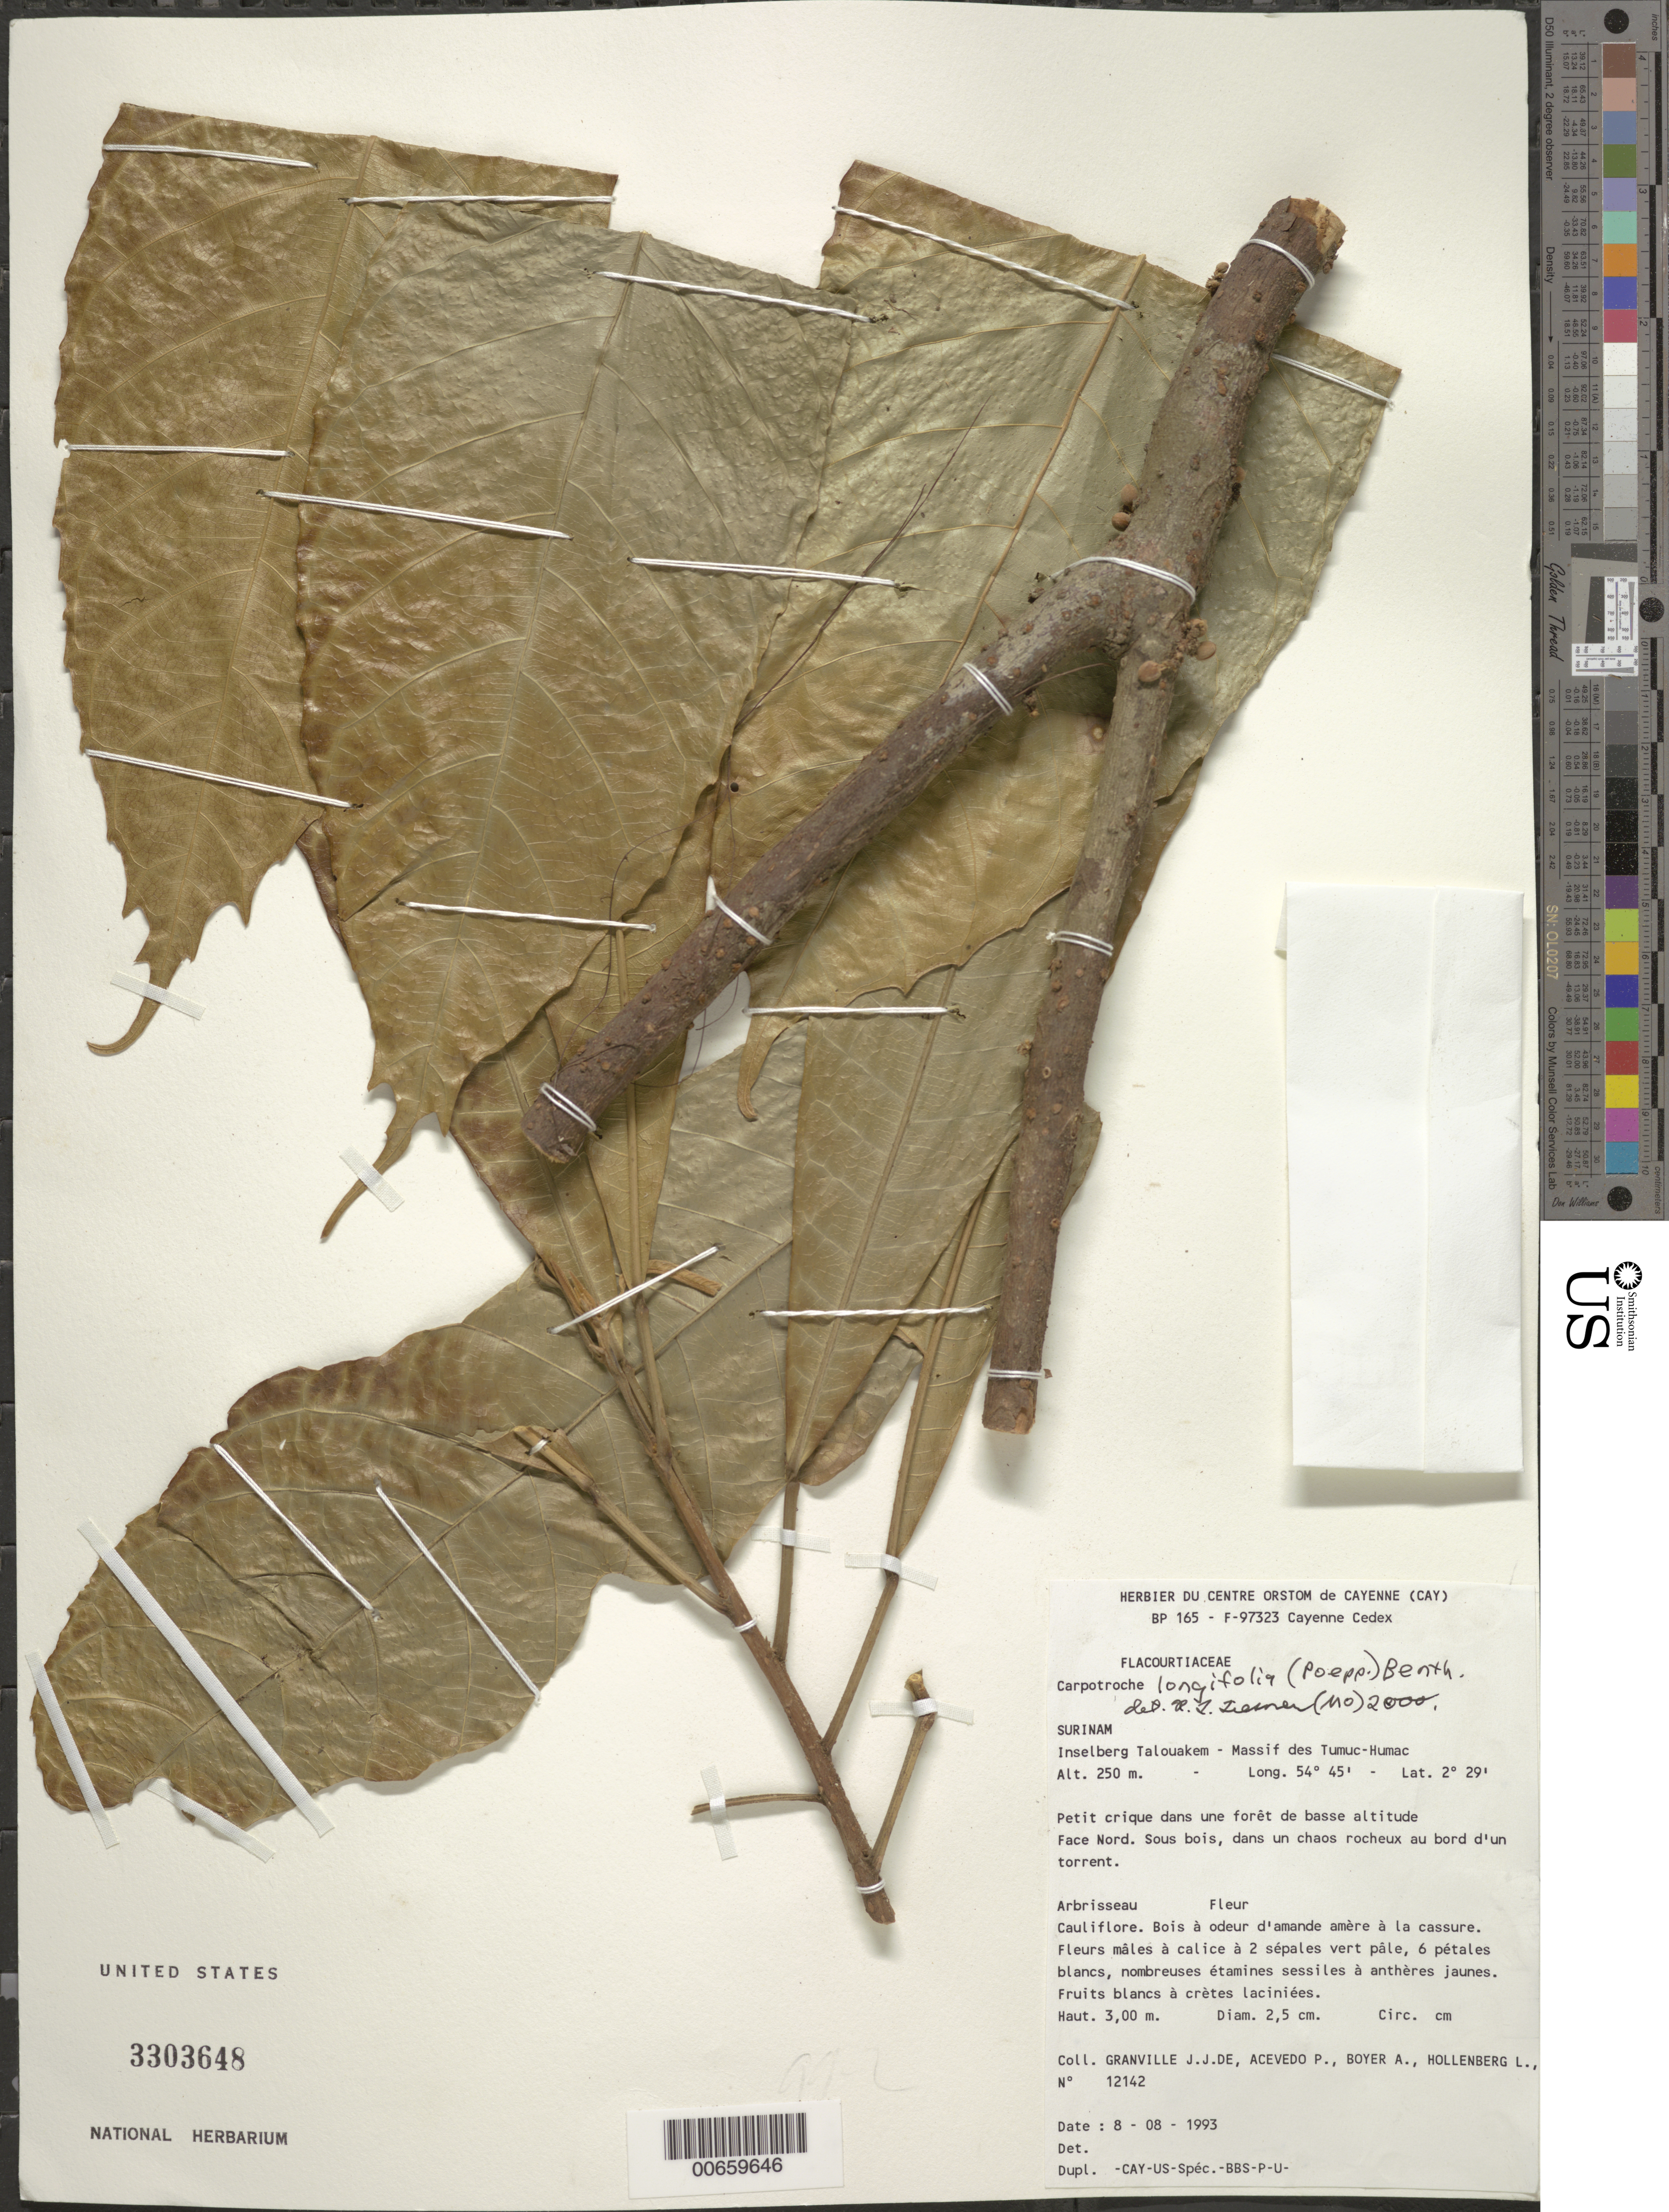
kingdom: Plantae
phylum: Tracheophyta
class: Magnoliopsida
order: Malpighiales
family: Achariaceae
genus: Carpotroche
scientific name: Carpotroche longifolia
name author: (Poepp.) Benth.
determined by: Liesner, R. L.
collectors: J.-J. de Granville, P. Acevedo-Rodr., A. Boyer & L. Hollenberg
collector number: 12142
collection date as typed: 8-Aug-93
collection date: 1993-08-08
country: Suriname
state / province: Sipaliwini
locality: Inselberg Talouakem, Massif des Tumuc-Humac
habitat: Petit crique dans une forêt de basse altitude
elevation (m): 250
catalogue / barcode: US 3303648